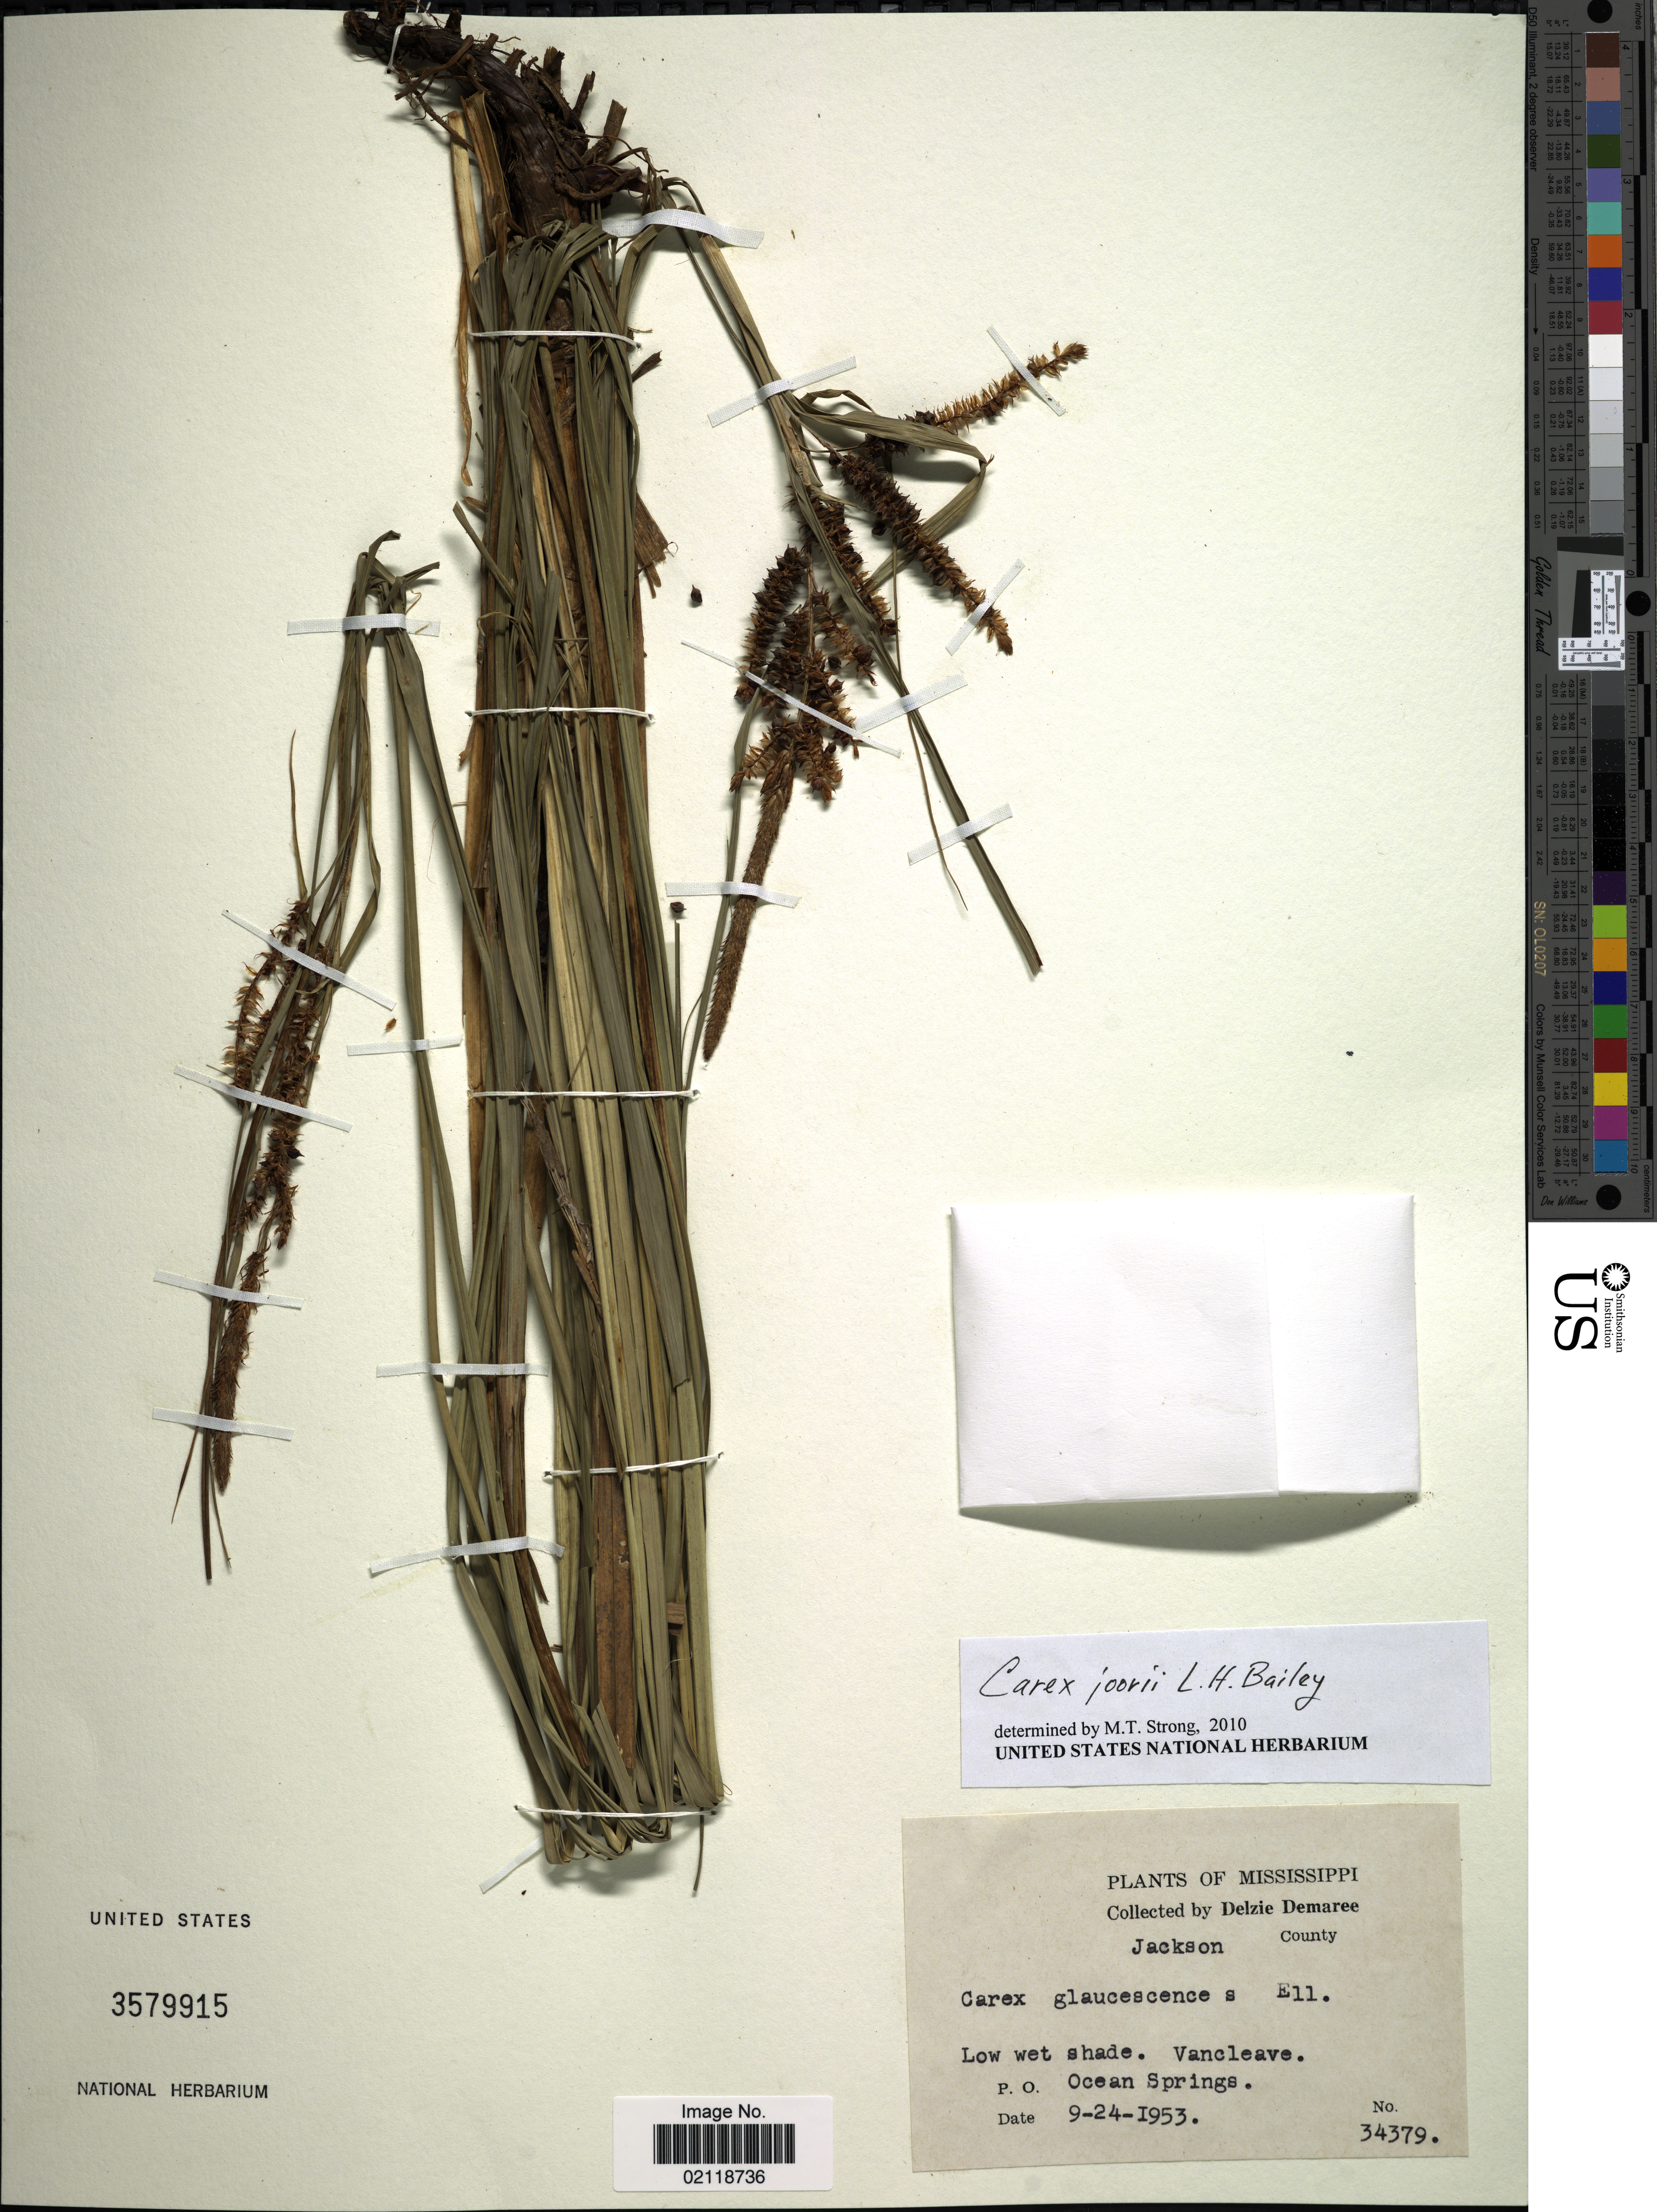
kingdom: Plantae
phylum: Tracheophyta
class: Liliopsida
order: Poales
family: Cyperaceae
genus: Carex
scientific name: Carex joorii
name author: L.H. Bailey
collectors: D. Demaree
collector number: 34379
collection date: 1953-09-24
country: United States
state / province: Mississippi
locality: Jackson County, low wet shade, Vancleave, P.O. Ocean Springs.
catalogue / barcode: US 3579915